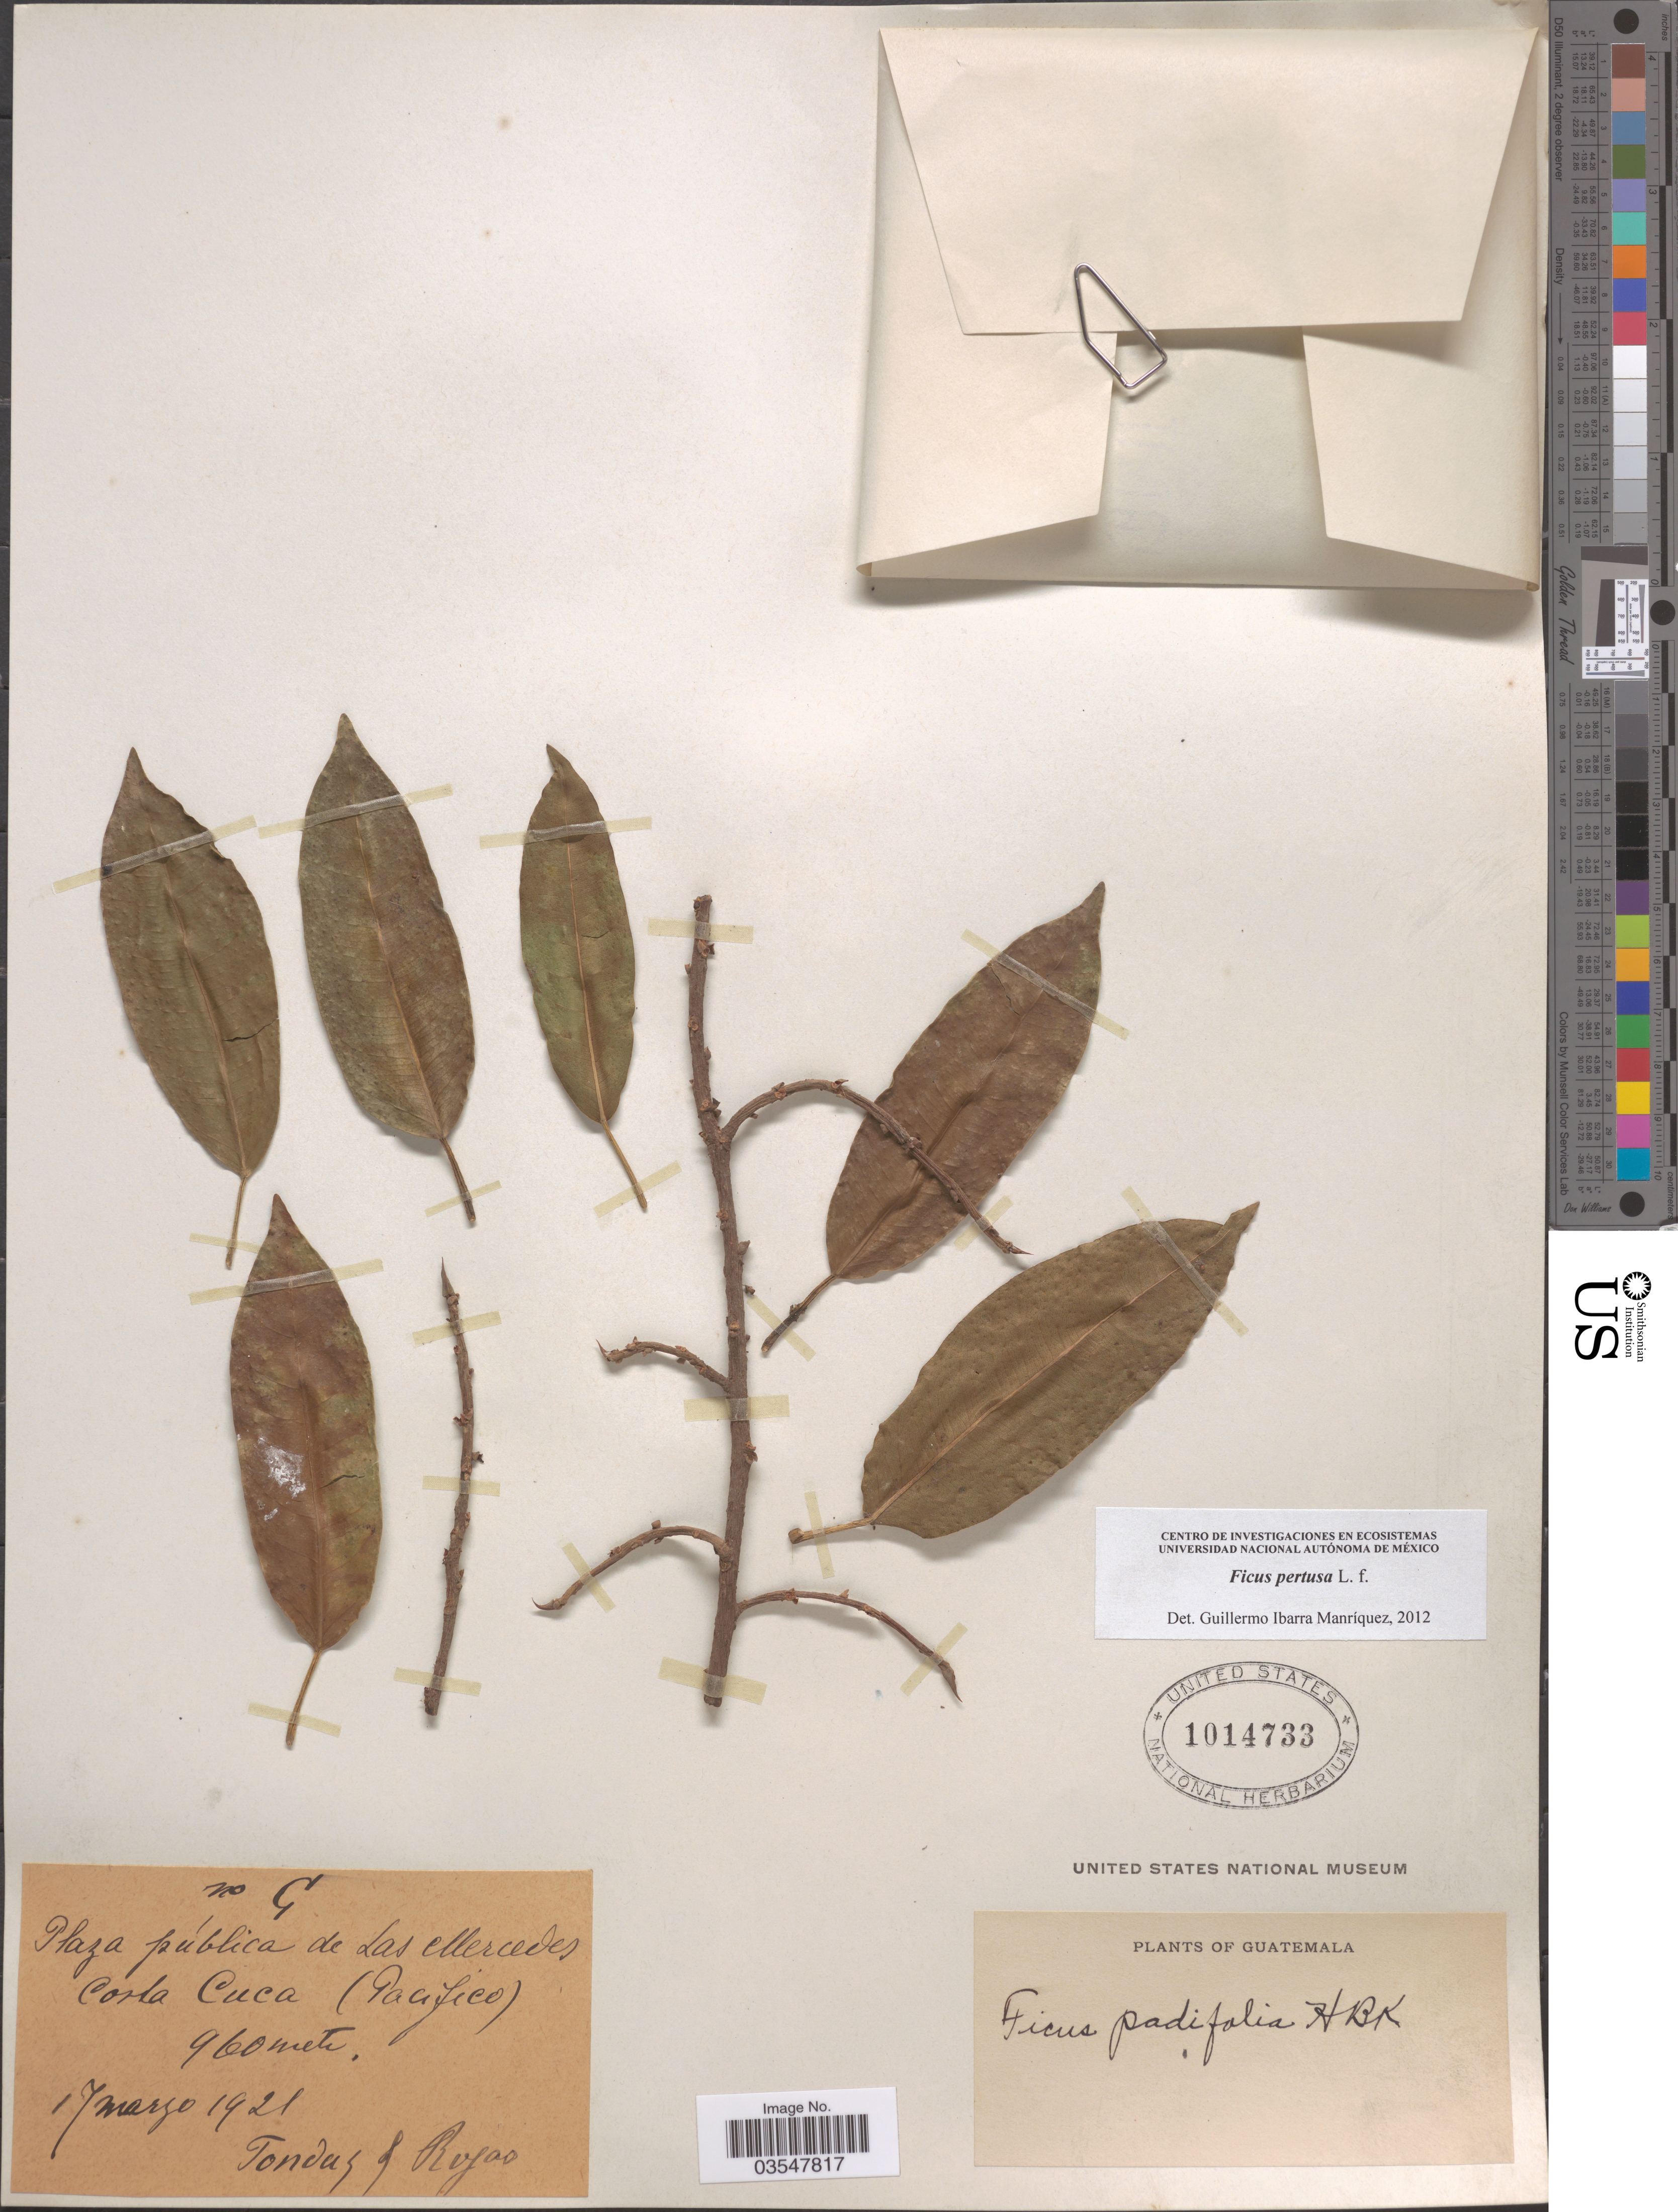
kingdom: Plantae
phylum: Tracheophyta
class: Magnoliopsida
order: Rosales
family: Moraceae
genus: Ficus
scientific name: Ficus pertusa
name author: L. f.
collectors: Tonduz & Rojas, --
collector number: G?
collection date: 1921-03-17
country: Guatemala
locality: Corta Cuca (Pacifico).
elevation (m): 960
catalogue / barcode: US 1014733